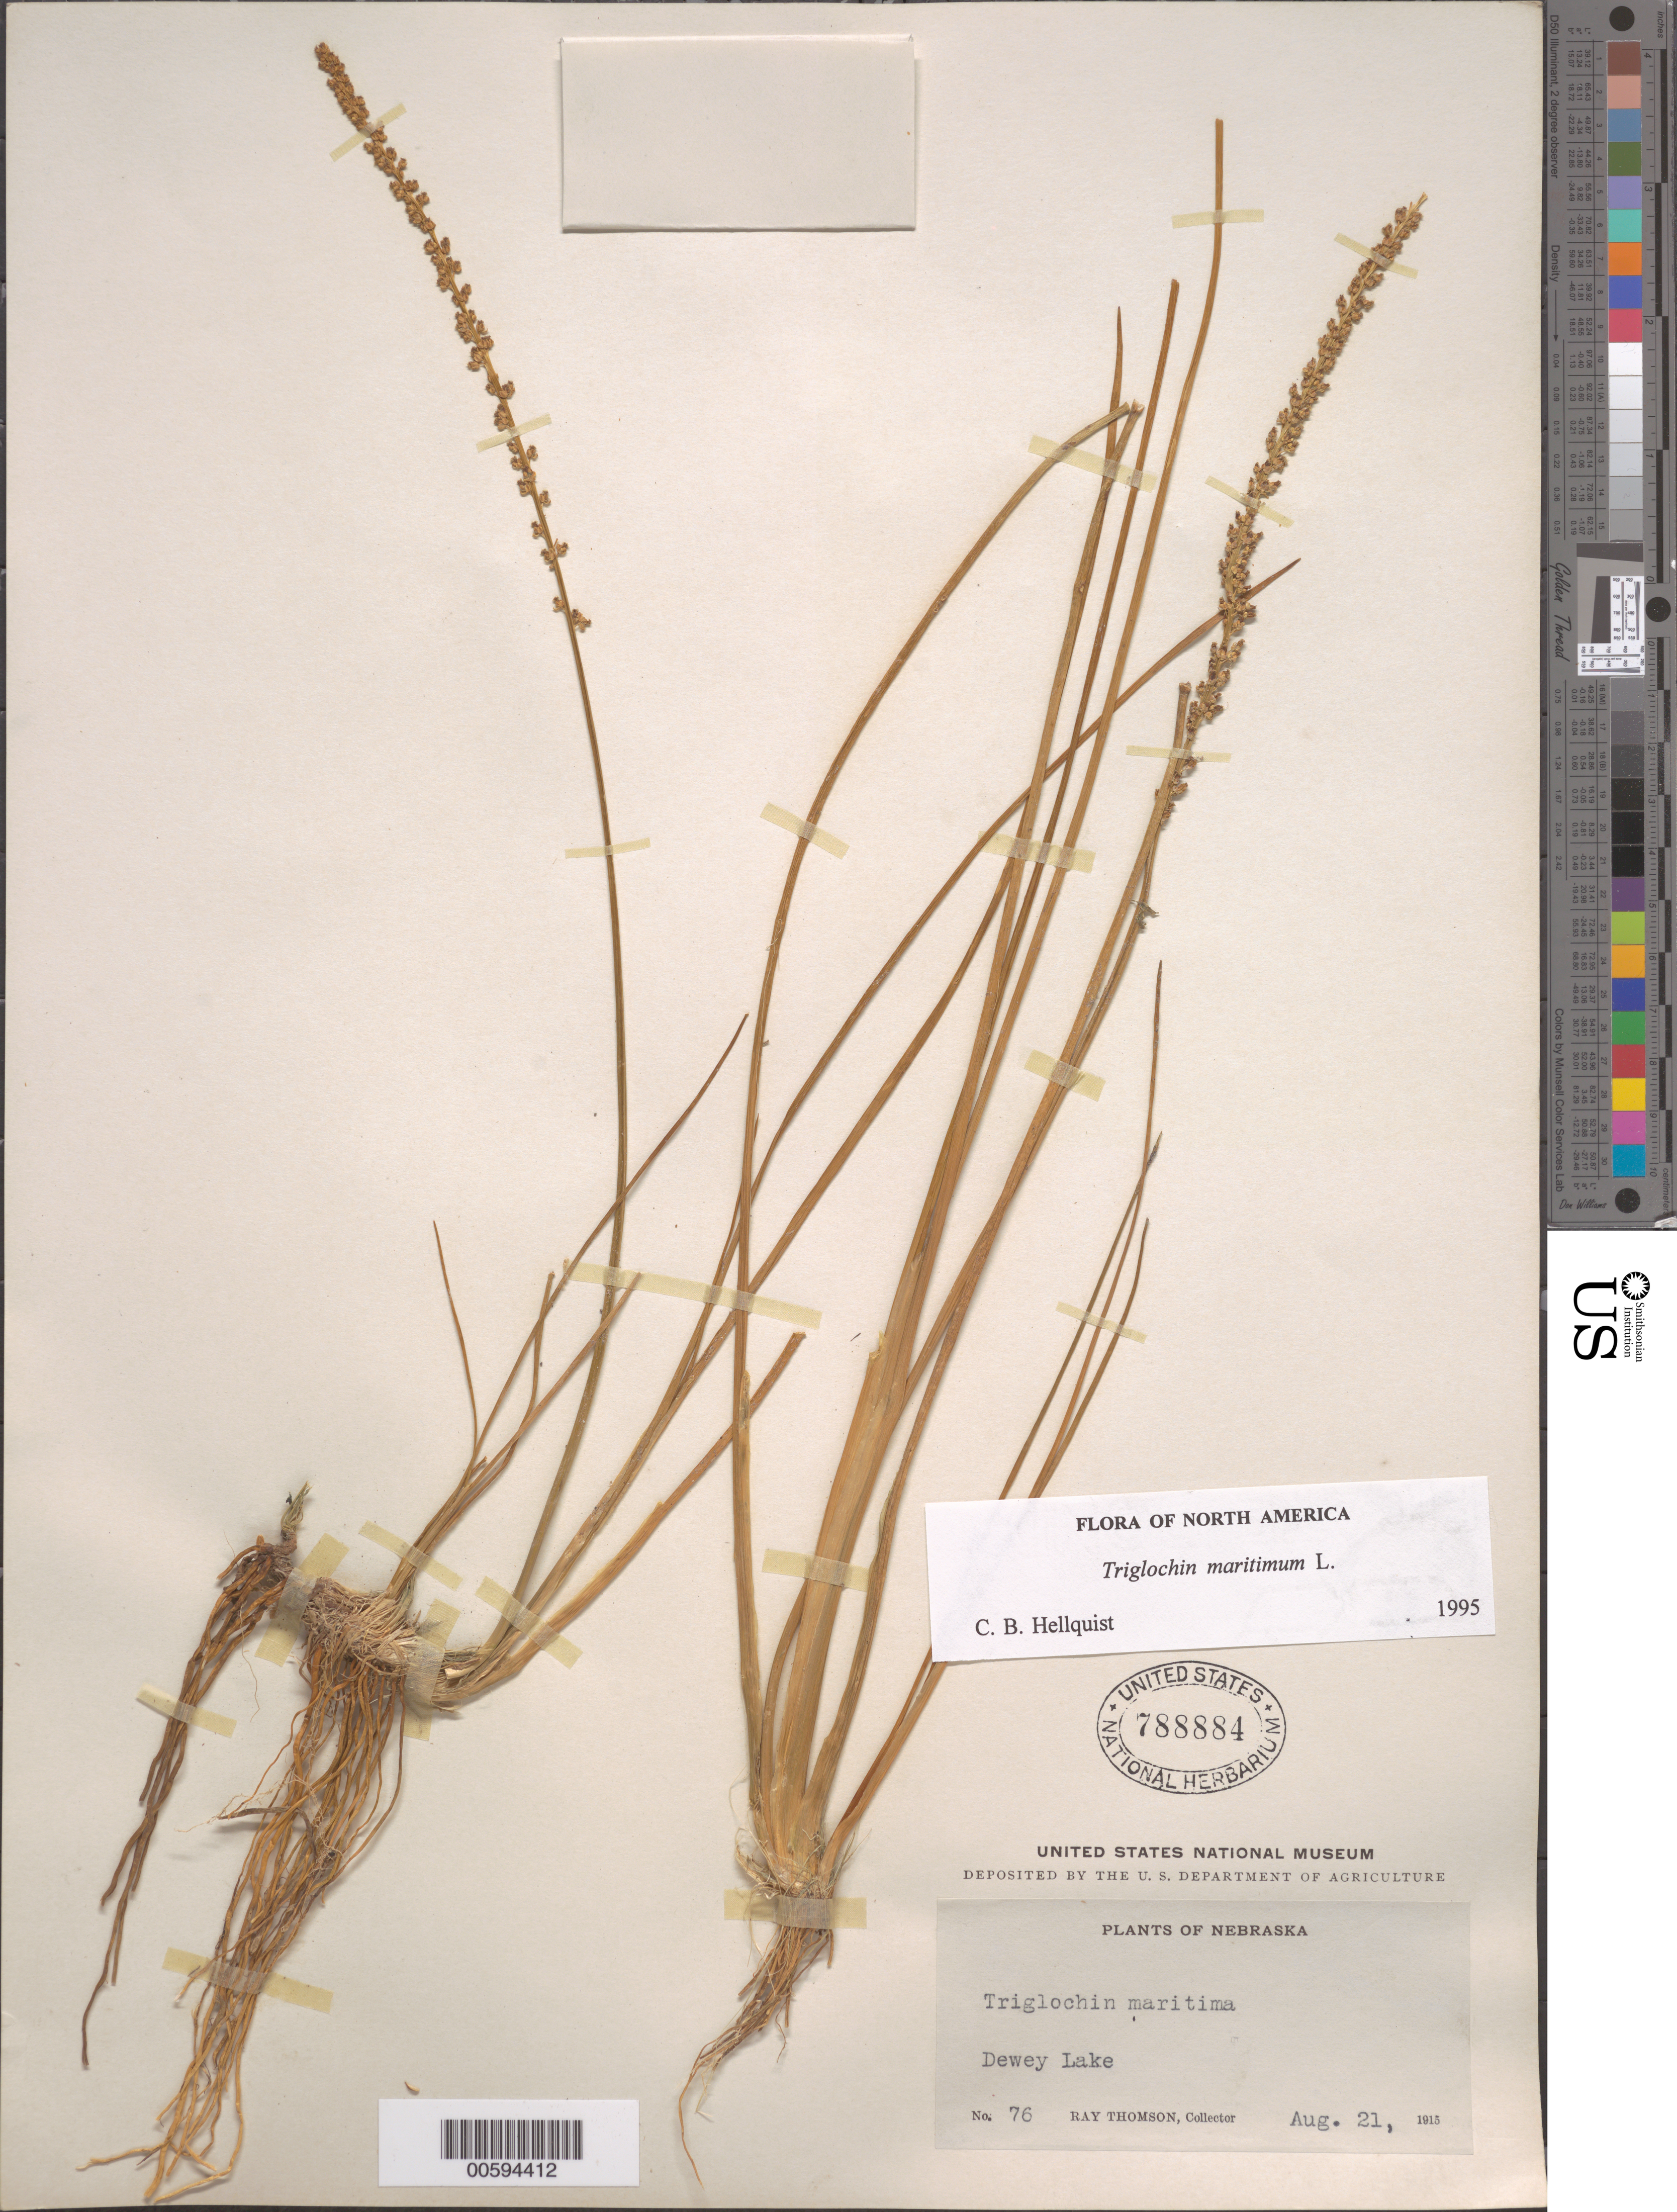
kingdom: Plantae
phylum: Tracheophyta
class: Liliopsida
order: Alismatales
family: Juncaginaceae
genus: Triglochin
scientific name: Triglochin maritima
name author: L.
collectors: R. Thomson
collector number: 76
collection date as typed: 21 Aug 1915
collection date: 1915-08-21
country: United States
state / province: Nebraska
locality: Dewey Lake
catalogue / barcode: US 788884